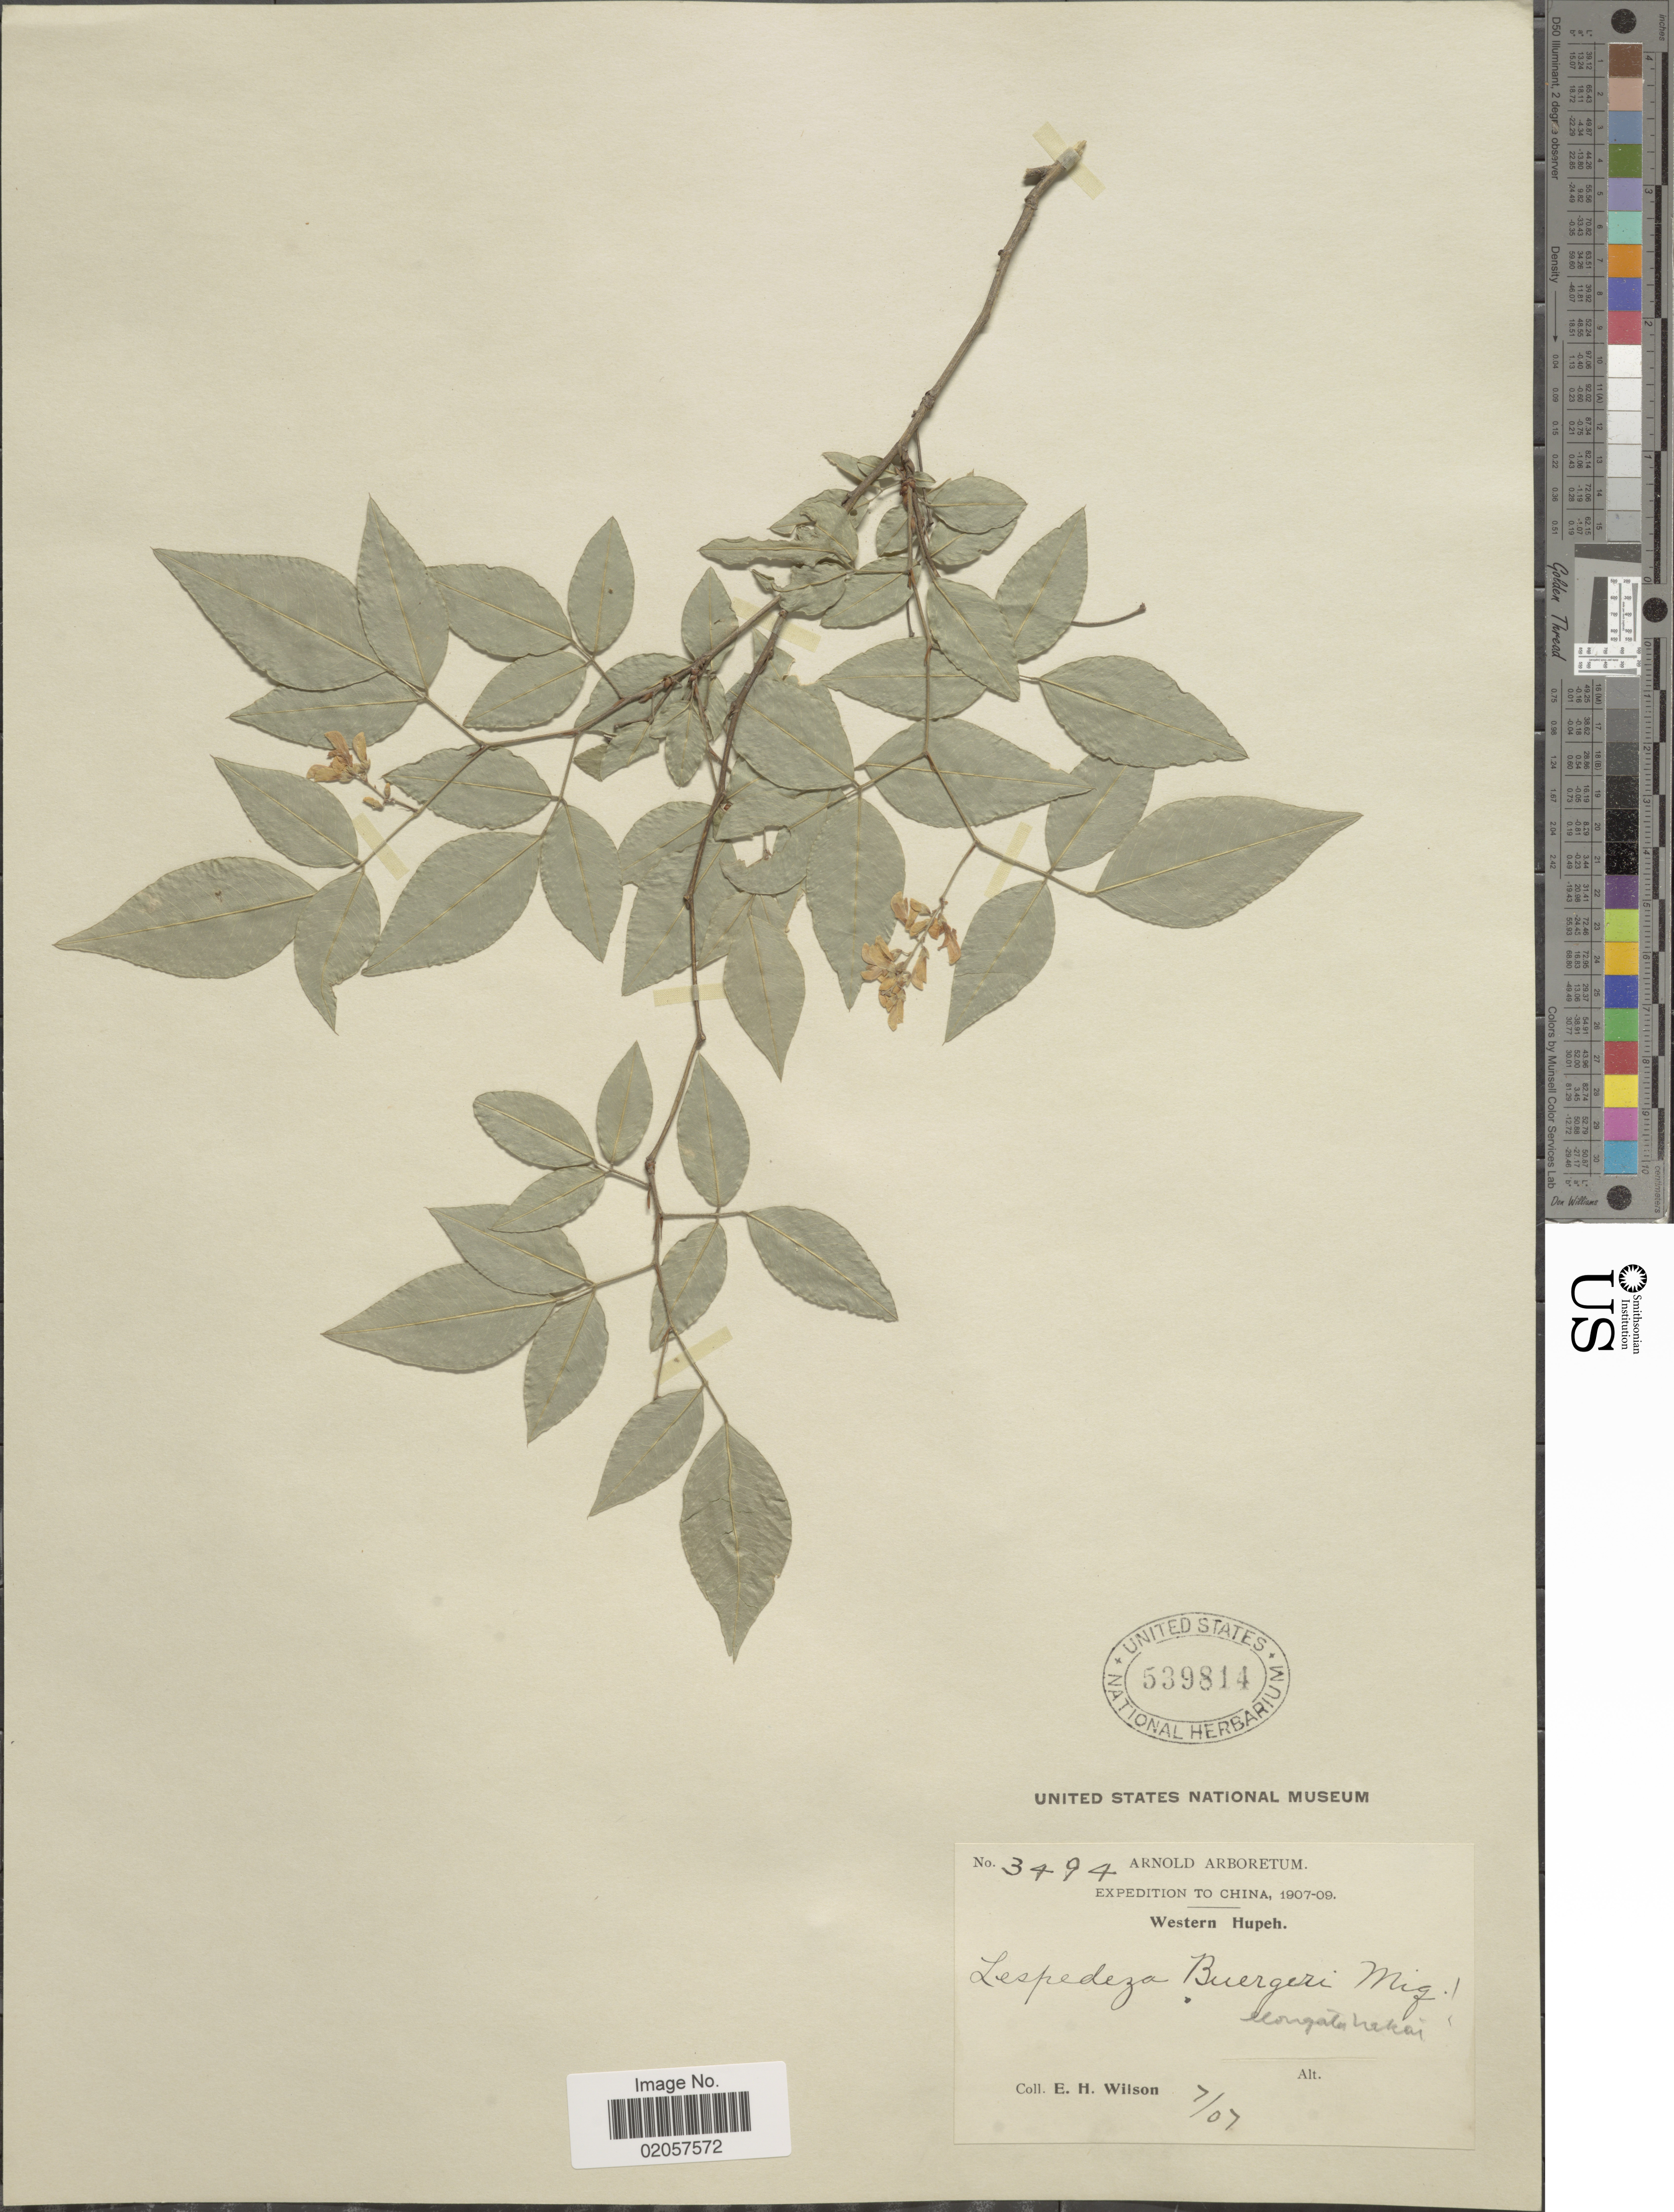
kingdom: Plantae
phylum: Tracheophyta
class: Magnoliopsida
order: Fabales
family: Fabaceae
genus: Lespedeza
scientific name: Lespedeza buergeri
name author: Miq.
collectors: E. Wilson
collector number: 3494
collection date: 1907-07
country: China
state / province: Hubei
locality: Western Hupeh. China.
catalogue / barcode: US 539814